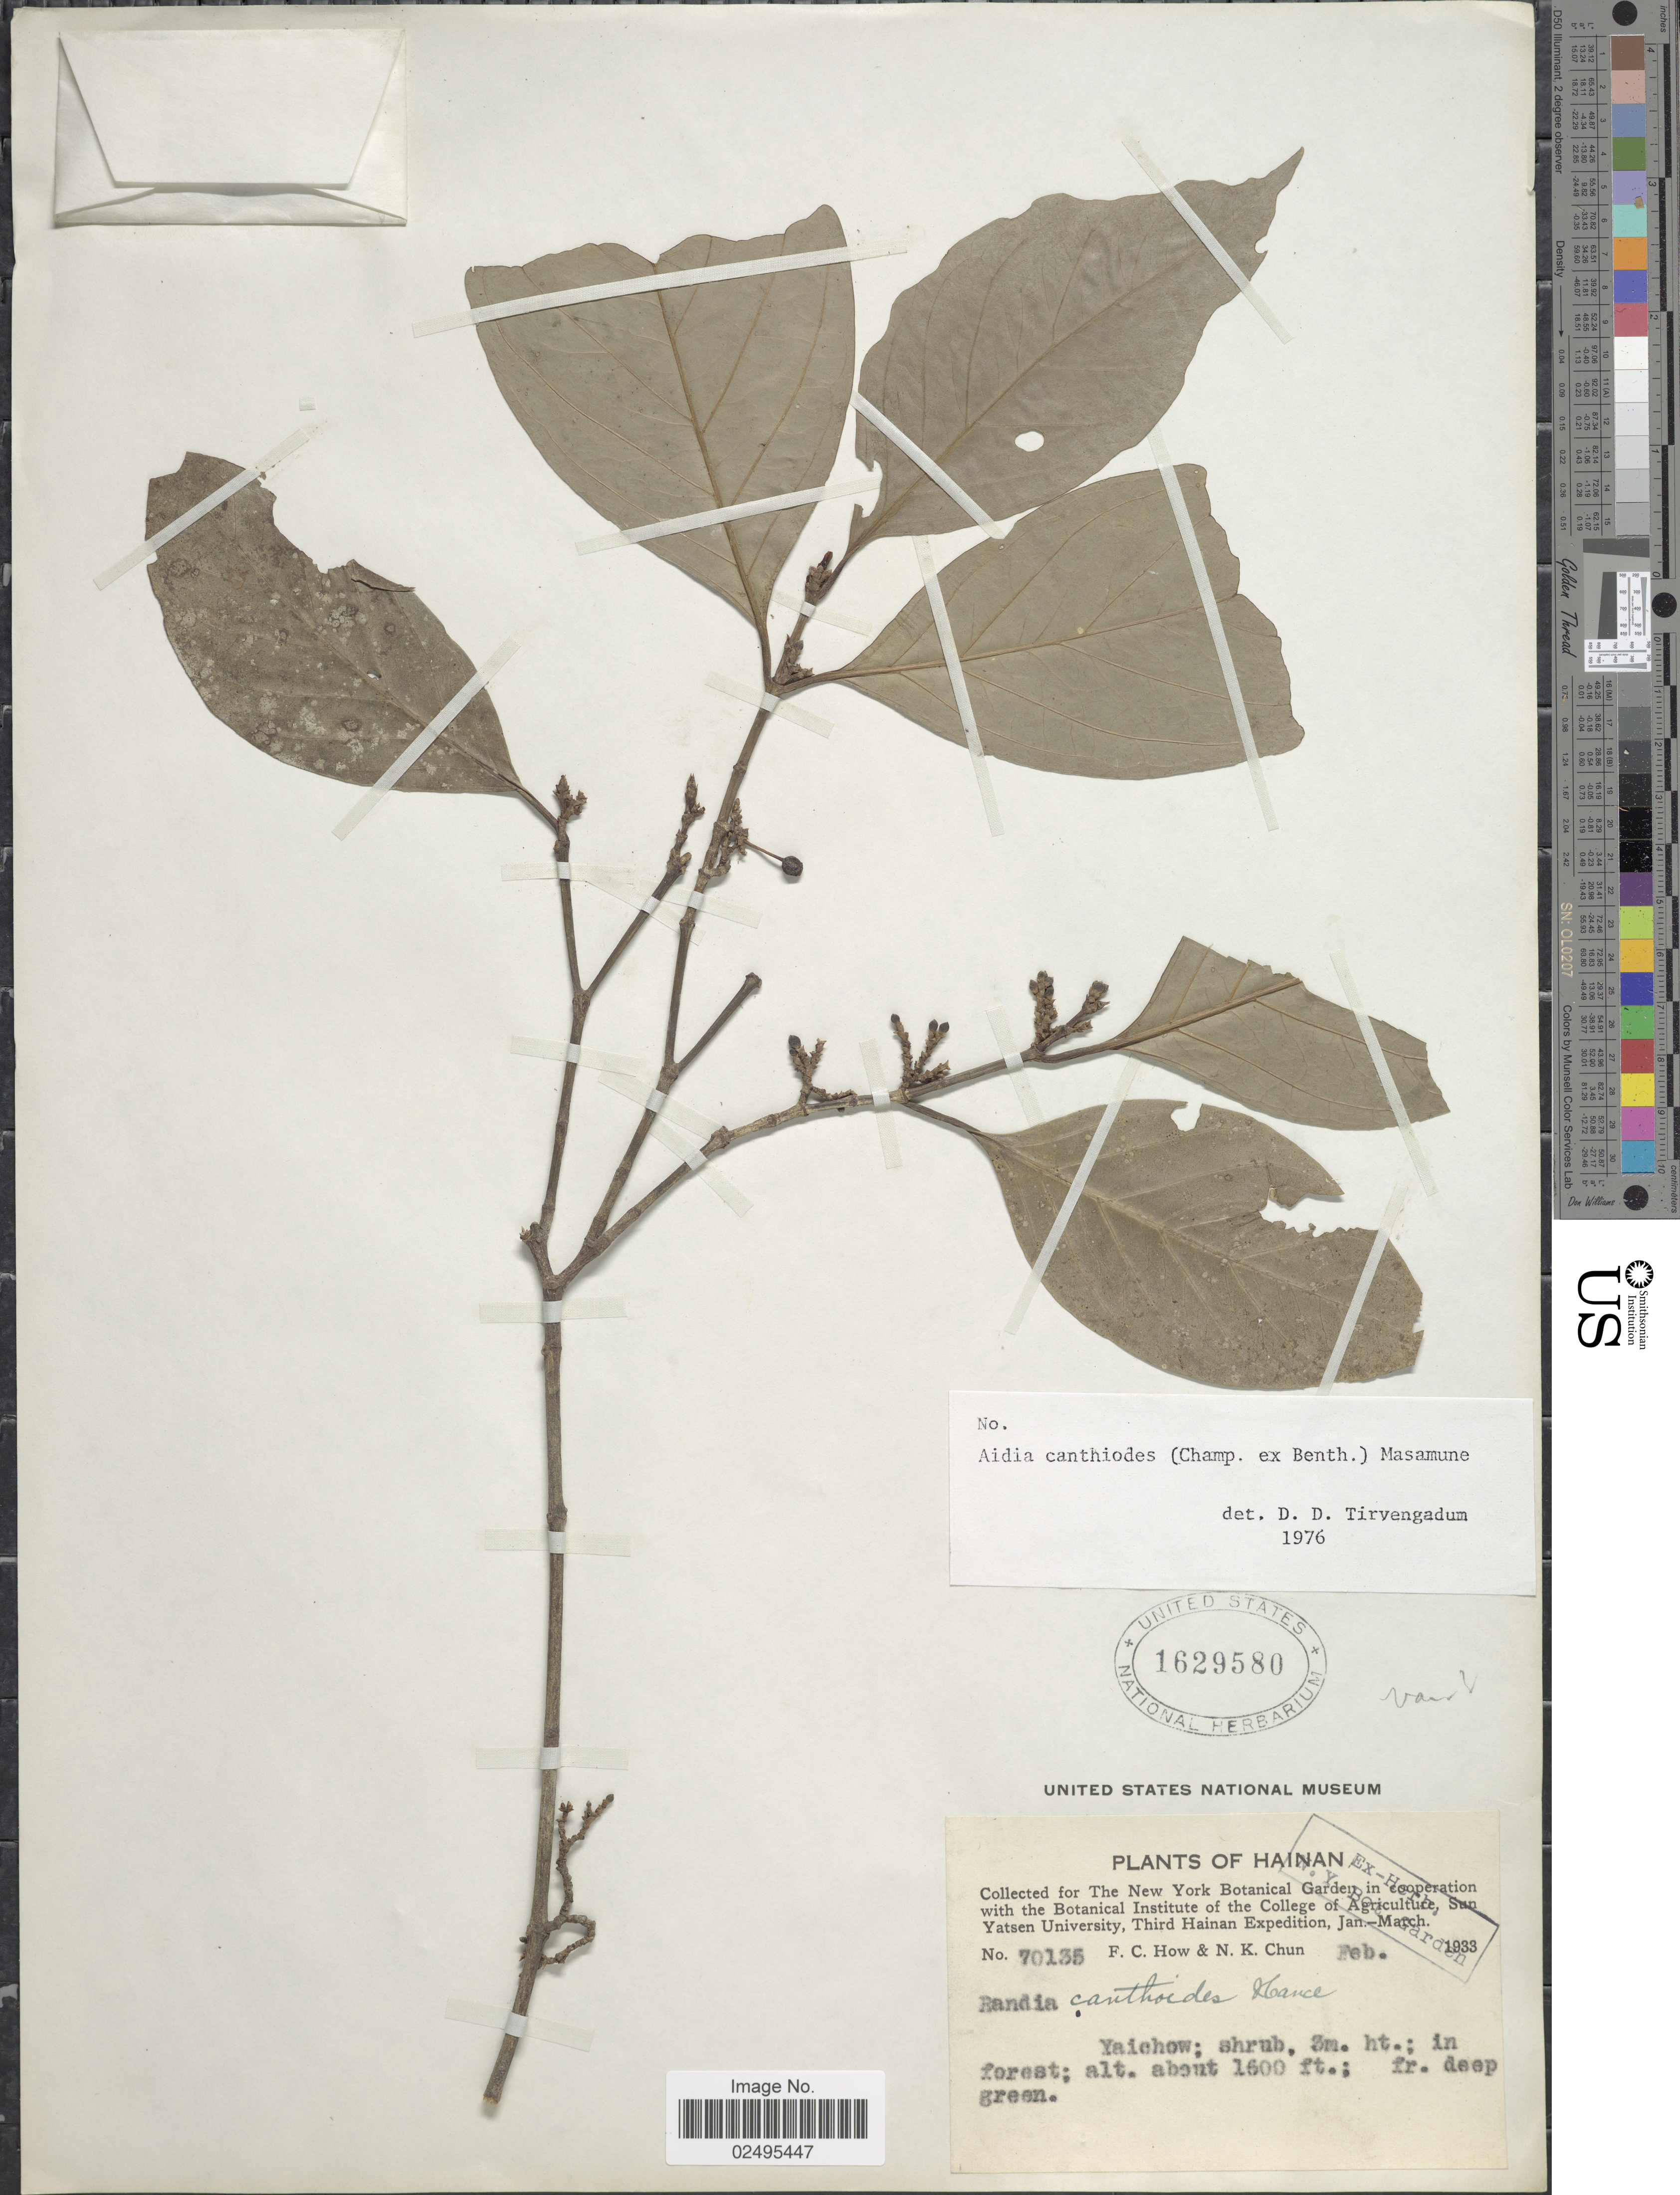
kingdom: Plantae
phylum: Tracheophyta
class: Magnoliopsida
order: Gentianales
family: Rubiaceae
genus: Aidia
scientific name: Aidia canthioides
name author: (Champ. ex Benth.) Masam.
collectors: F. C. How & N. K. Chun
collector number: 70135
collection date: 1933-02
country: China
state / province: Hainan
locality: Yaichow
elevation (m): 488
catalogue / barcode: US 1629580